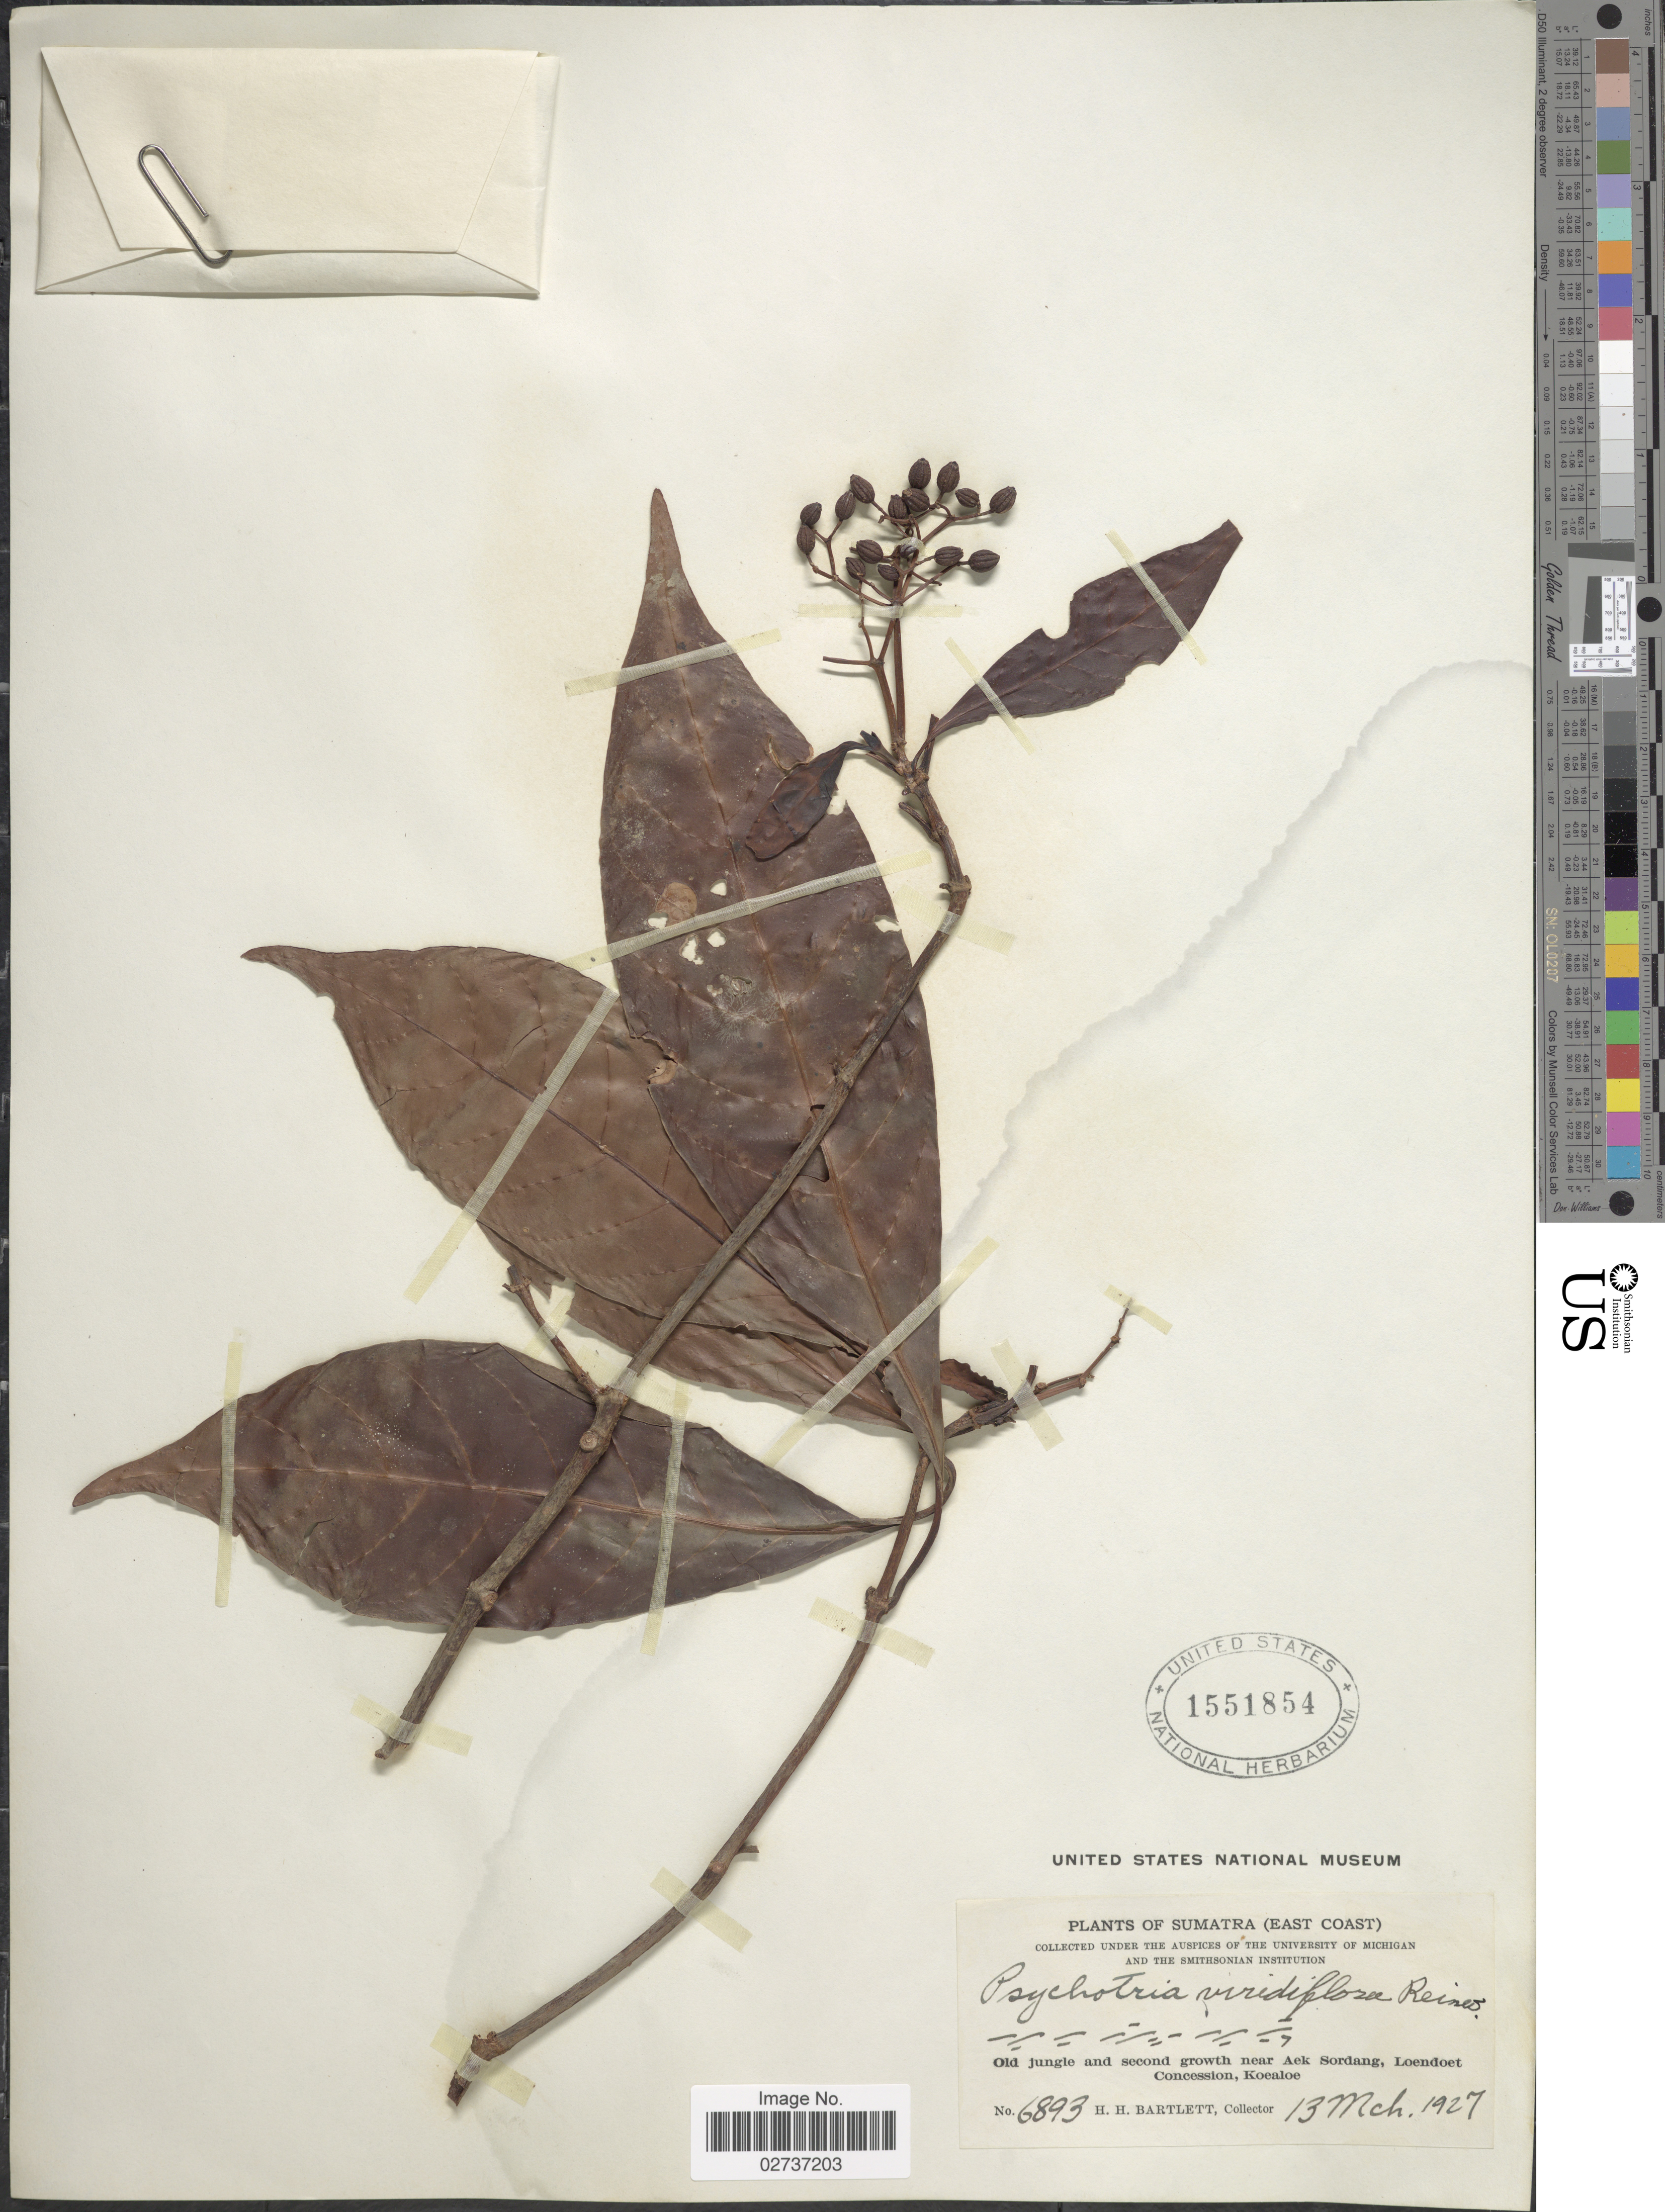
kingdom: Plantae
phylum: Tracheophyta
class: Magnoliopsida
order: Gentianales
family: Rubiaceae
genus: Psychotria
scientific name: Psychotria viridiflora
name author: Reinw. ex Blume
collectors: H. H. Bartlett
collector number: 6893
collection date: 1927-03-13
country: Indonesia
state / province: Sumatra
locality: East Coast, Old jungle and second growth near Aek Sordang, Loendoet Concession, Koealoe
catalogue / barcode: US 1551854